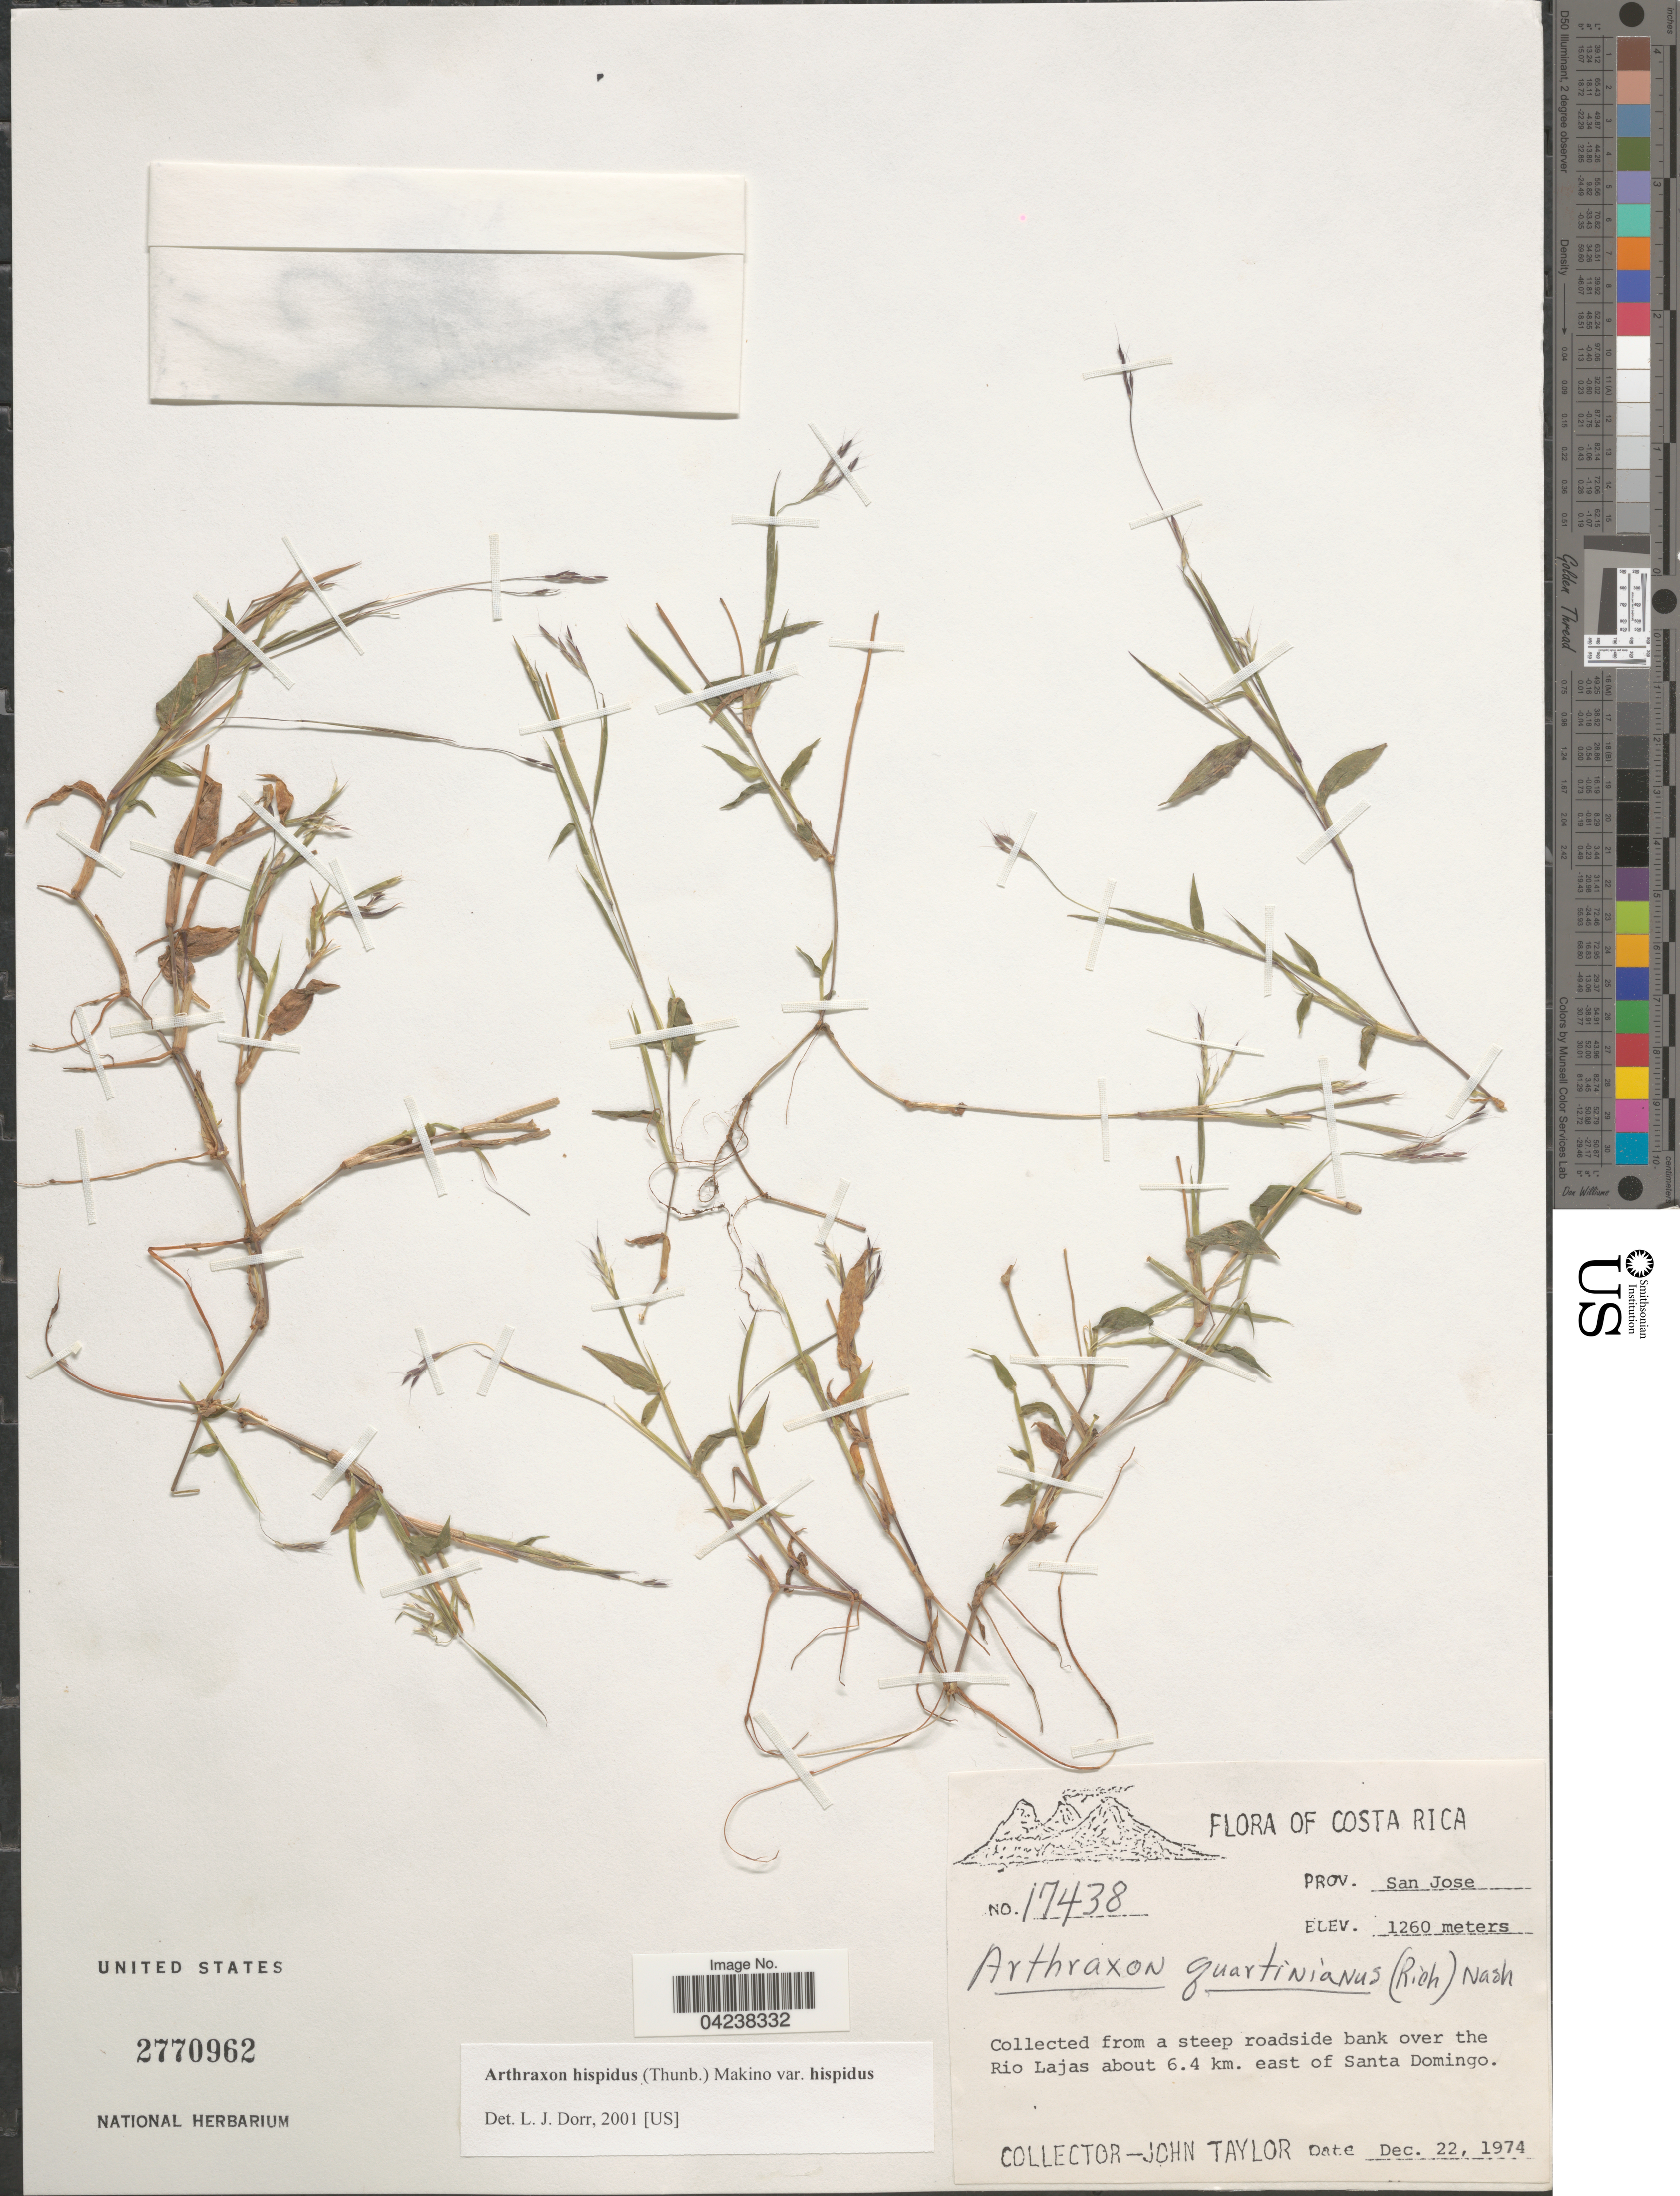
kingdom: Plantae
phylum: Tracheophyta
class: Liliopsida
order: Poales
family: Poaceae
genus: Arthraxon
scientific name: Arthraxon hispidus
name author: (Thunb.) Makino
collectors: J. Taylor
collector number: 17438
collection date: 1974-12-22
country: Costa Rica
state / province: San José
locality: From a steep roadside bank over the Rio Lajas about 6.4 km. east of Santa Domingo.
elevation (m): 1260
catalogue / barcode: US 2770962